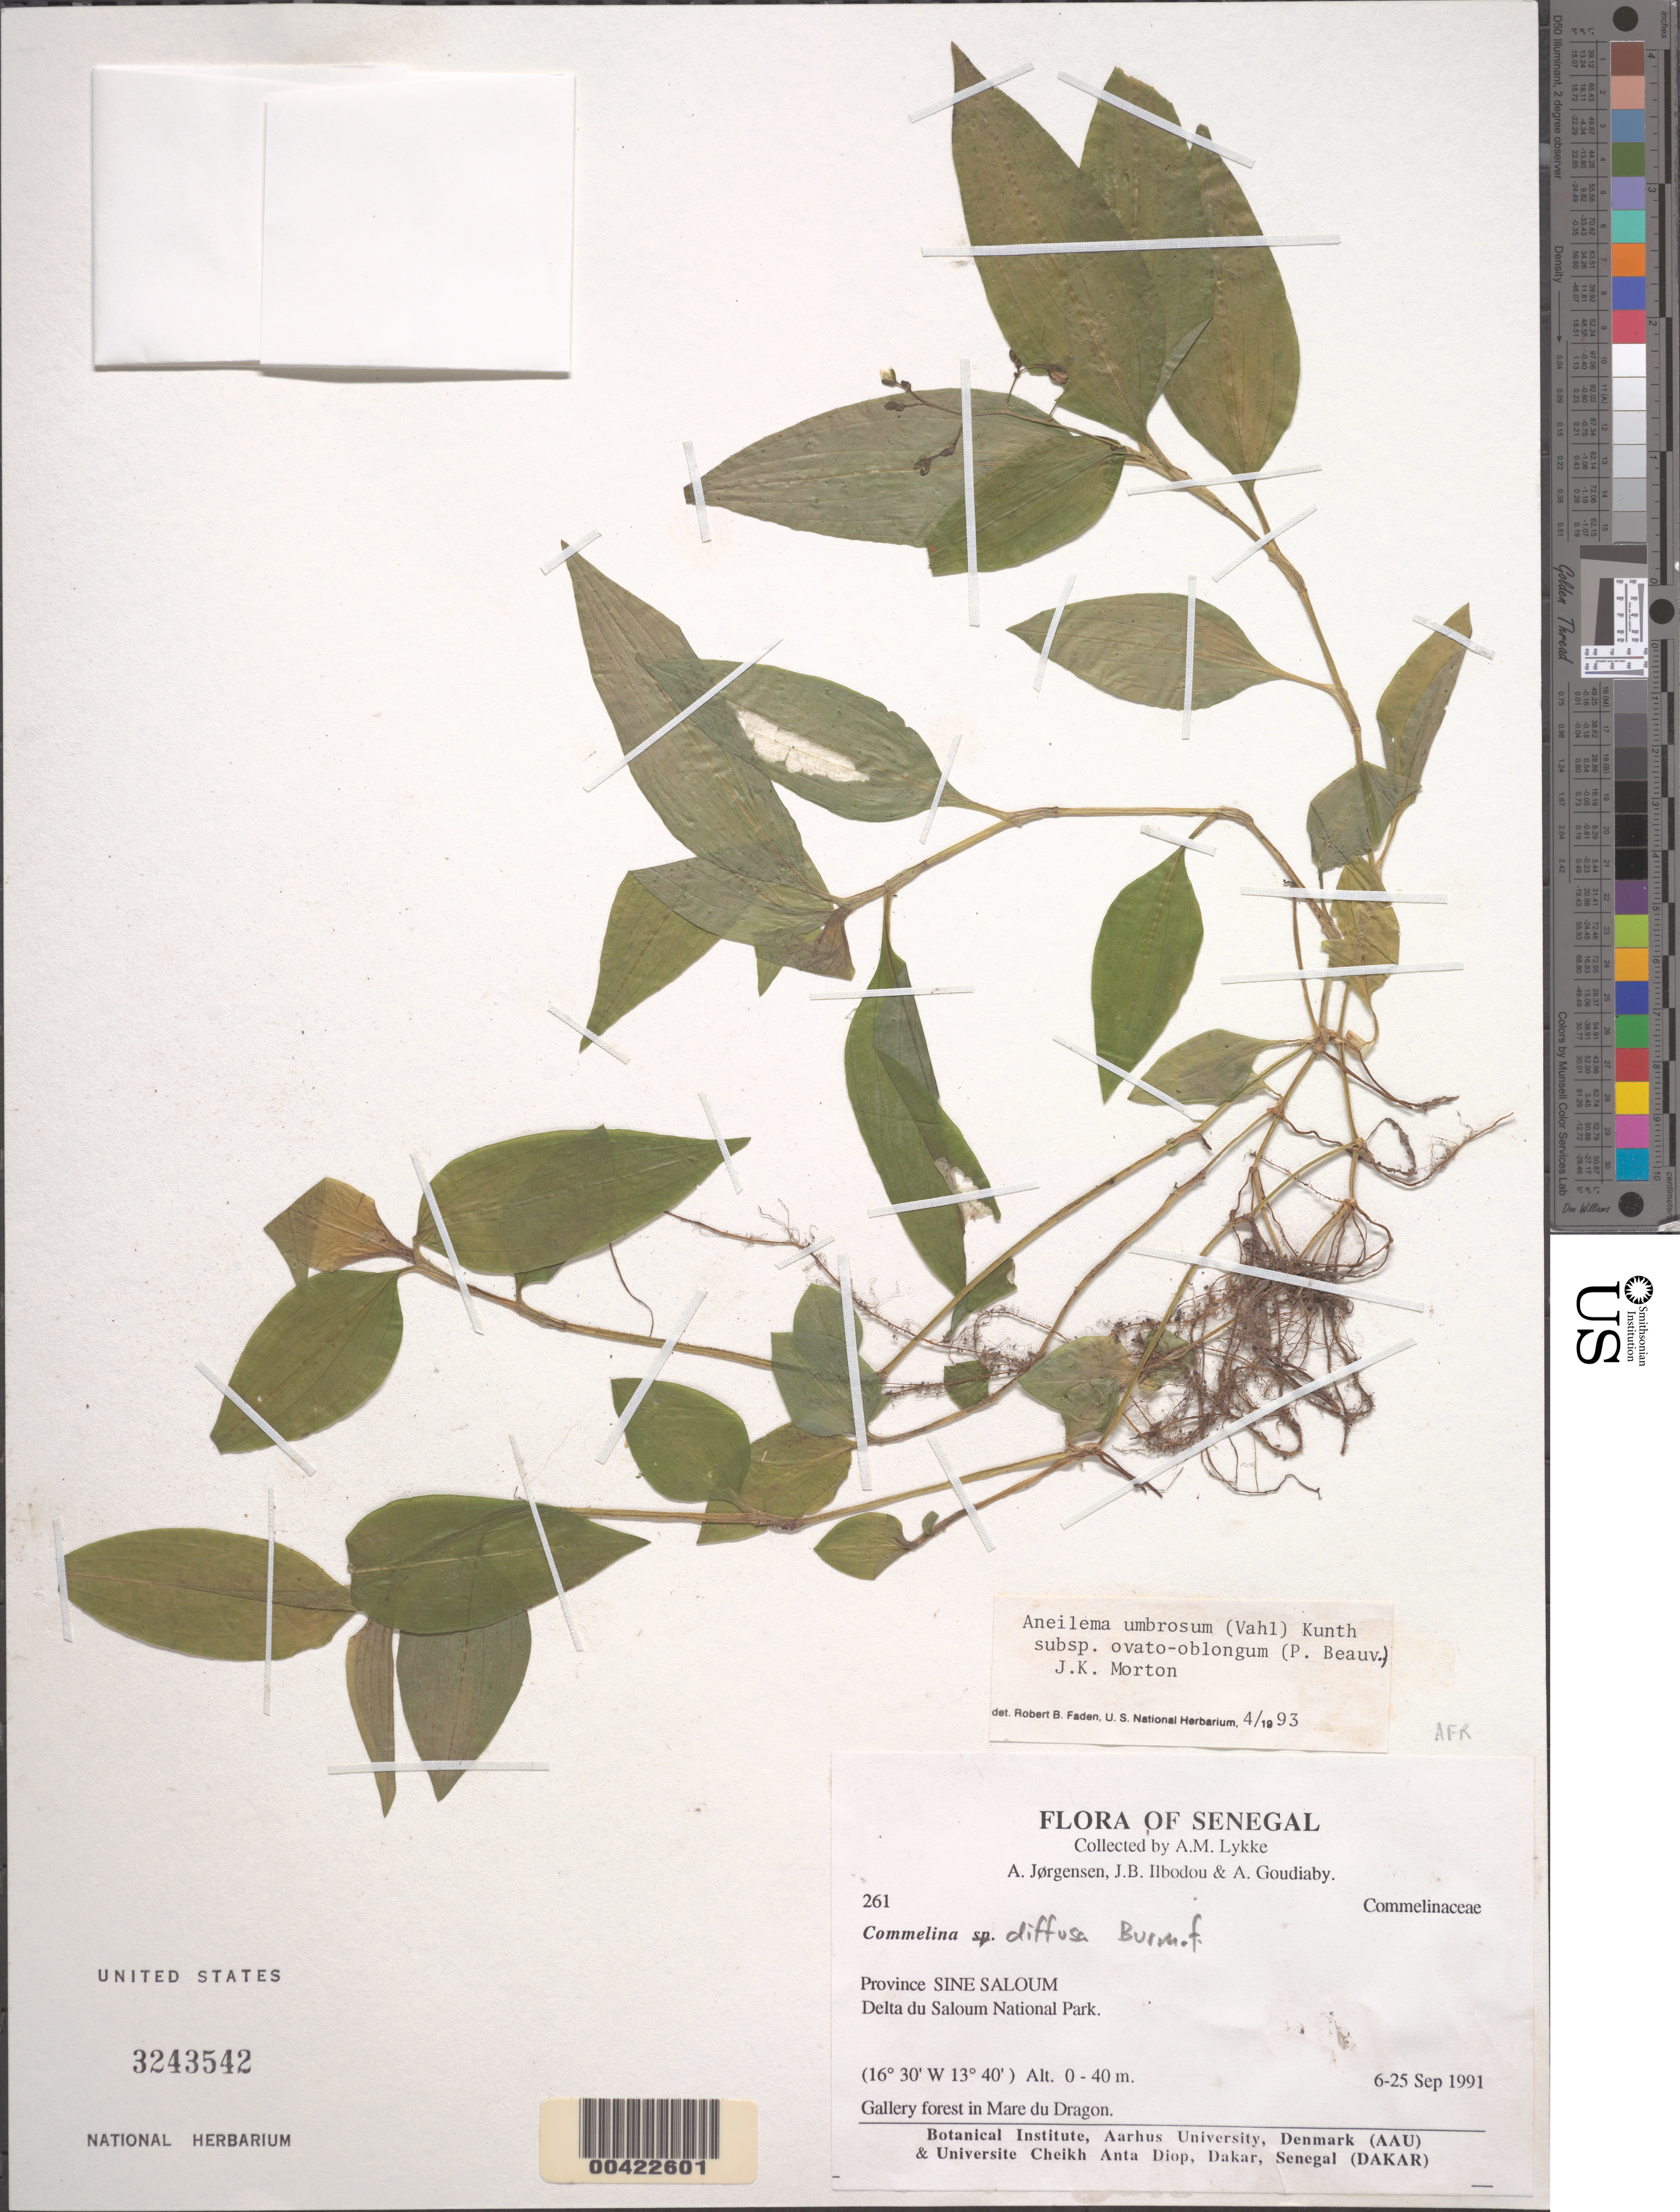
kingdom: Plantae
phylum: Tracheophyta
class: Liliopsida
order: Commelinales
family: Commelinaceae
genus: Aneilema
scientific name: Aneilema umbrosum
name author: (Vahl) Kunth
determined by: Faden, Robert B., (US), Smithsonian Institution - National Museum of Natural History (UNITED STATES)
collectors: A. Lykke, A. Jörgensen, J. Ilbodou & A. Goudiaby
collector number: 261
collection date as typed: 06 Sep 1991 to 25 Sep 1991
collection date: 1991-09-06/1991-09-25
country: Senegal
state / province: Fatick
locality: Sine-saloum, Delta du saloum national park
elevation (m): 0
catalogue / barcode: US 3243542